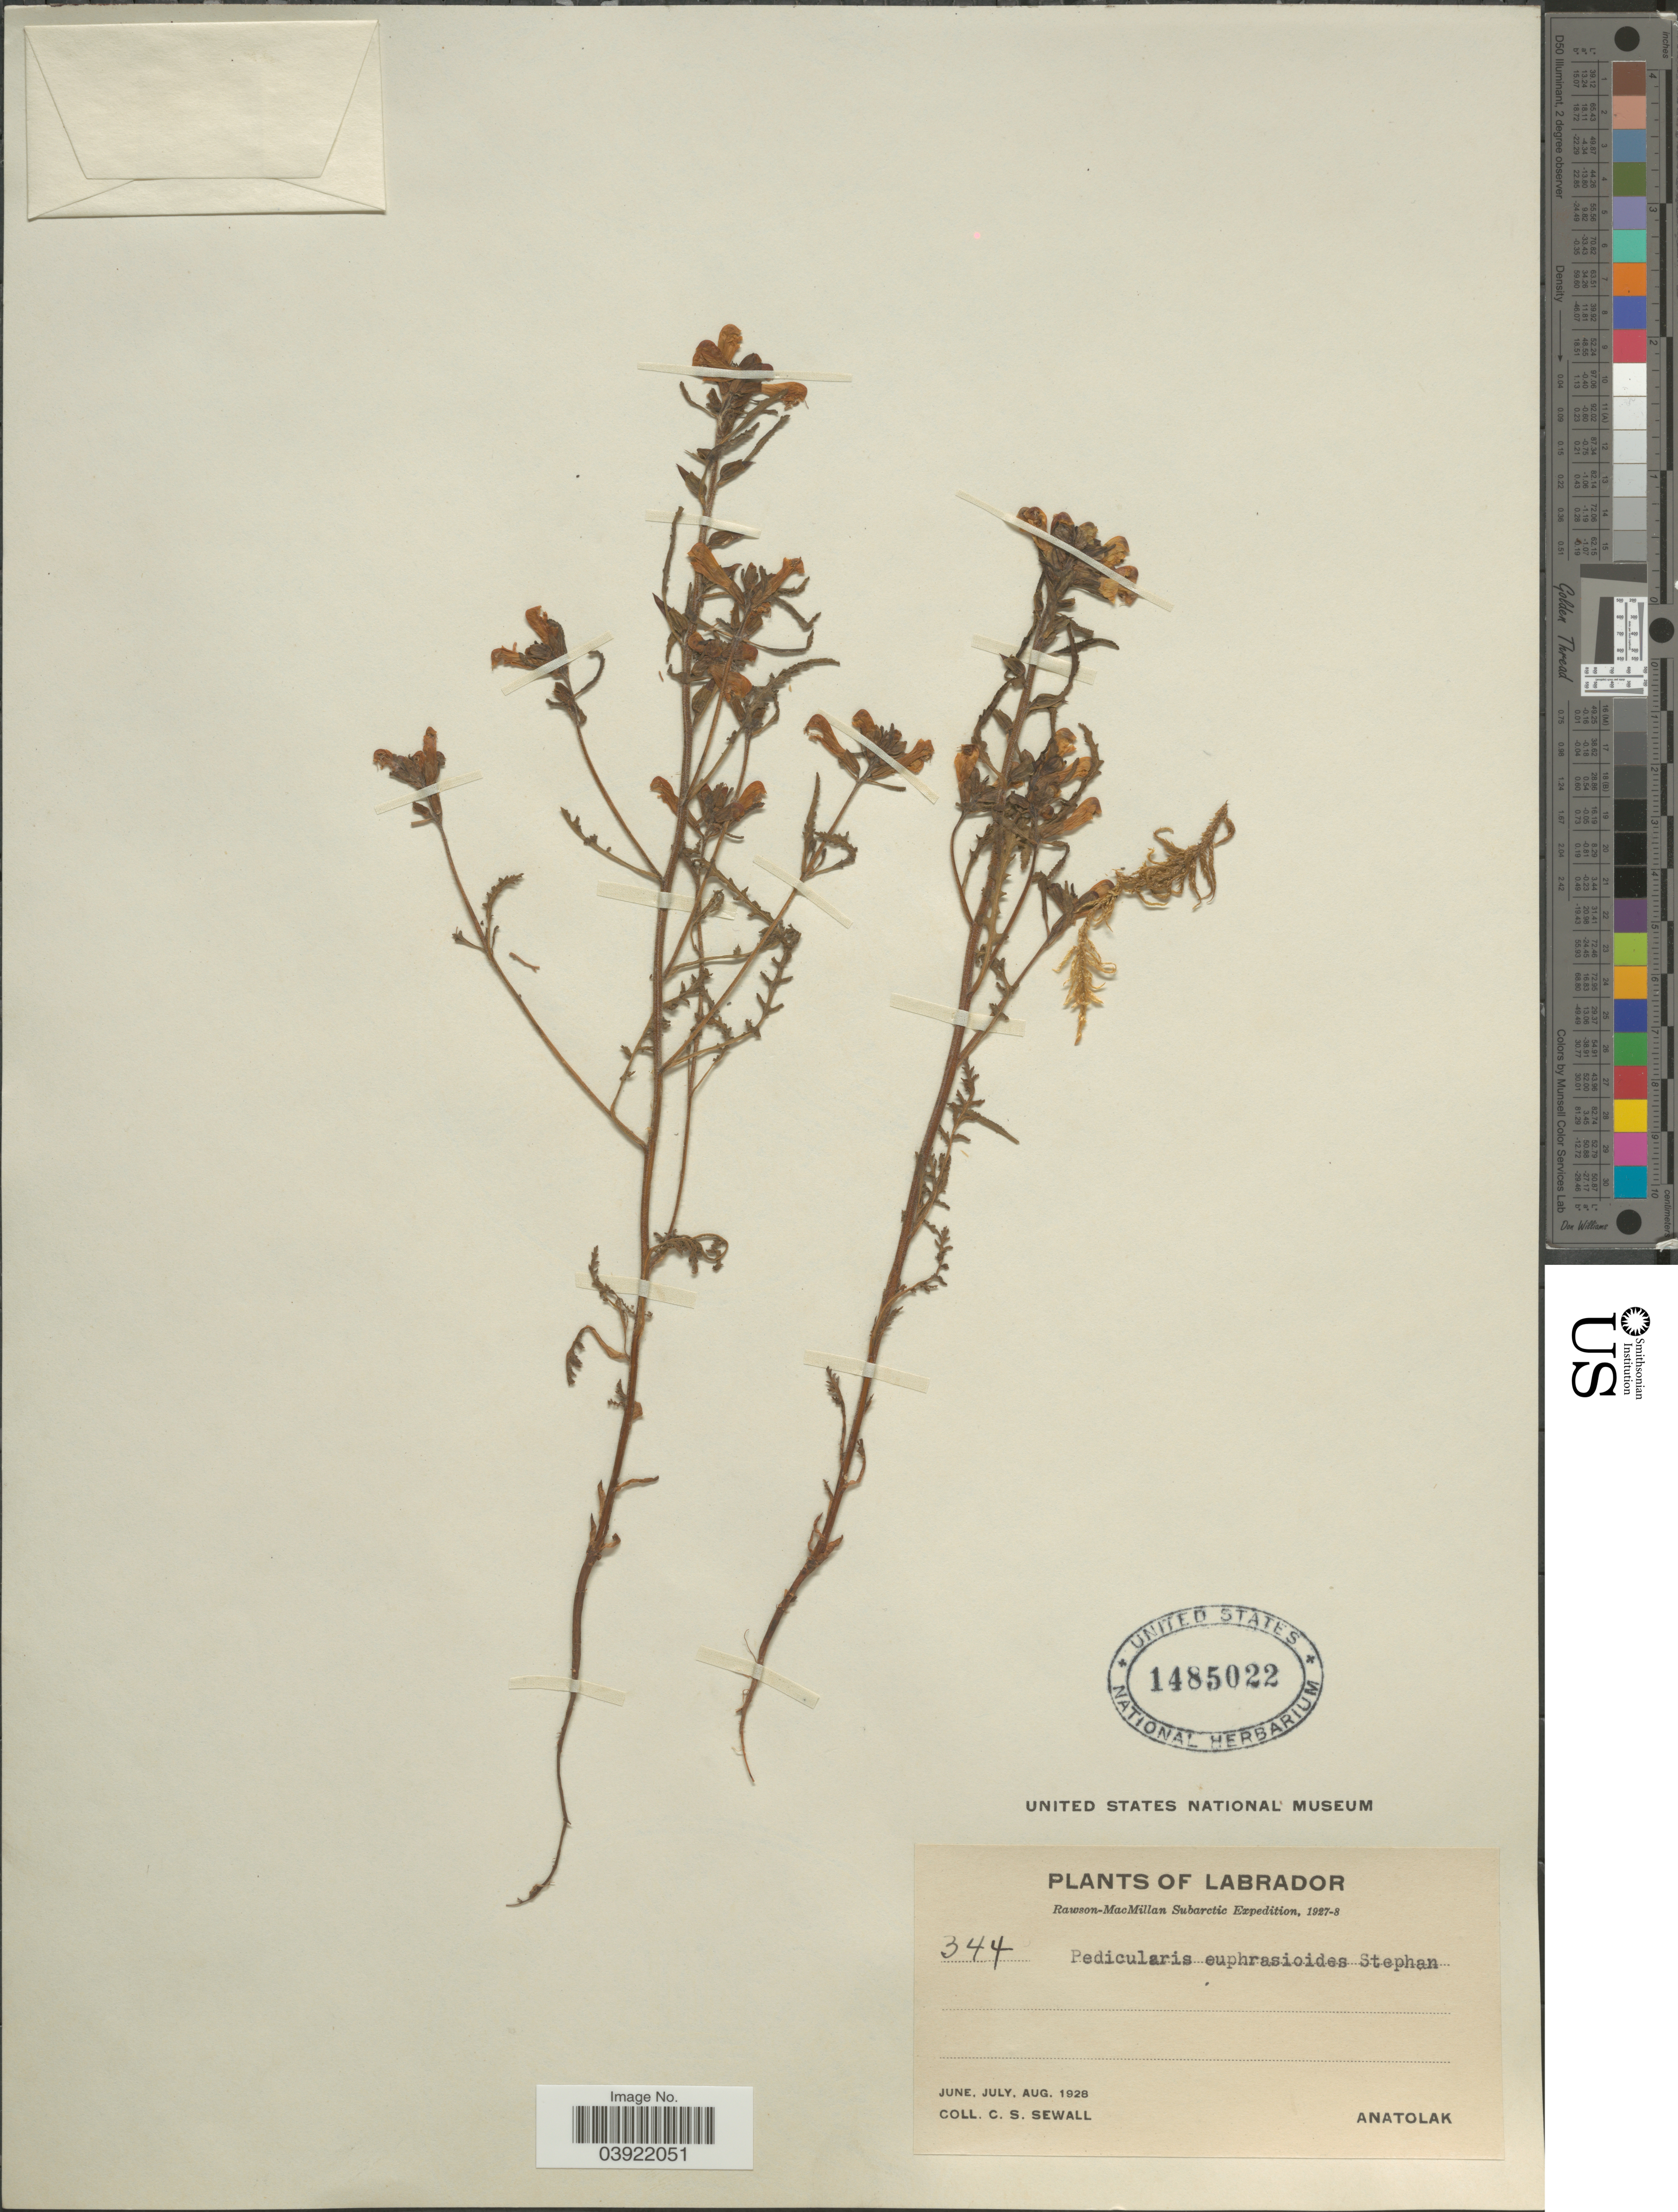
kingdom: Plantae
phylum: Tracheophyta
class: Magnoliopsida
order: Lamiales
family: Orobanchaceae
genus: Pedicularis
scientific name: Pedicularis euphrasioides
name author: Stephan ex Willd.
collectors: C. Sewall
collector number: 344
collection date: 1928-06/1928-07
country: Canada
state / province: Newfoundland and Labrador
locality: Labrador. Rawson-MacMillan Subarctic. [unsure placement] Anatolak.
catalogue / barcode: US 1485022